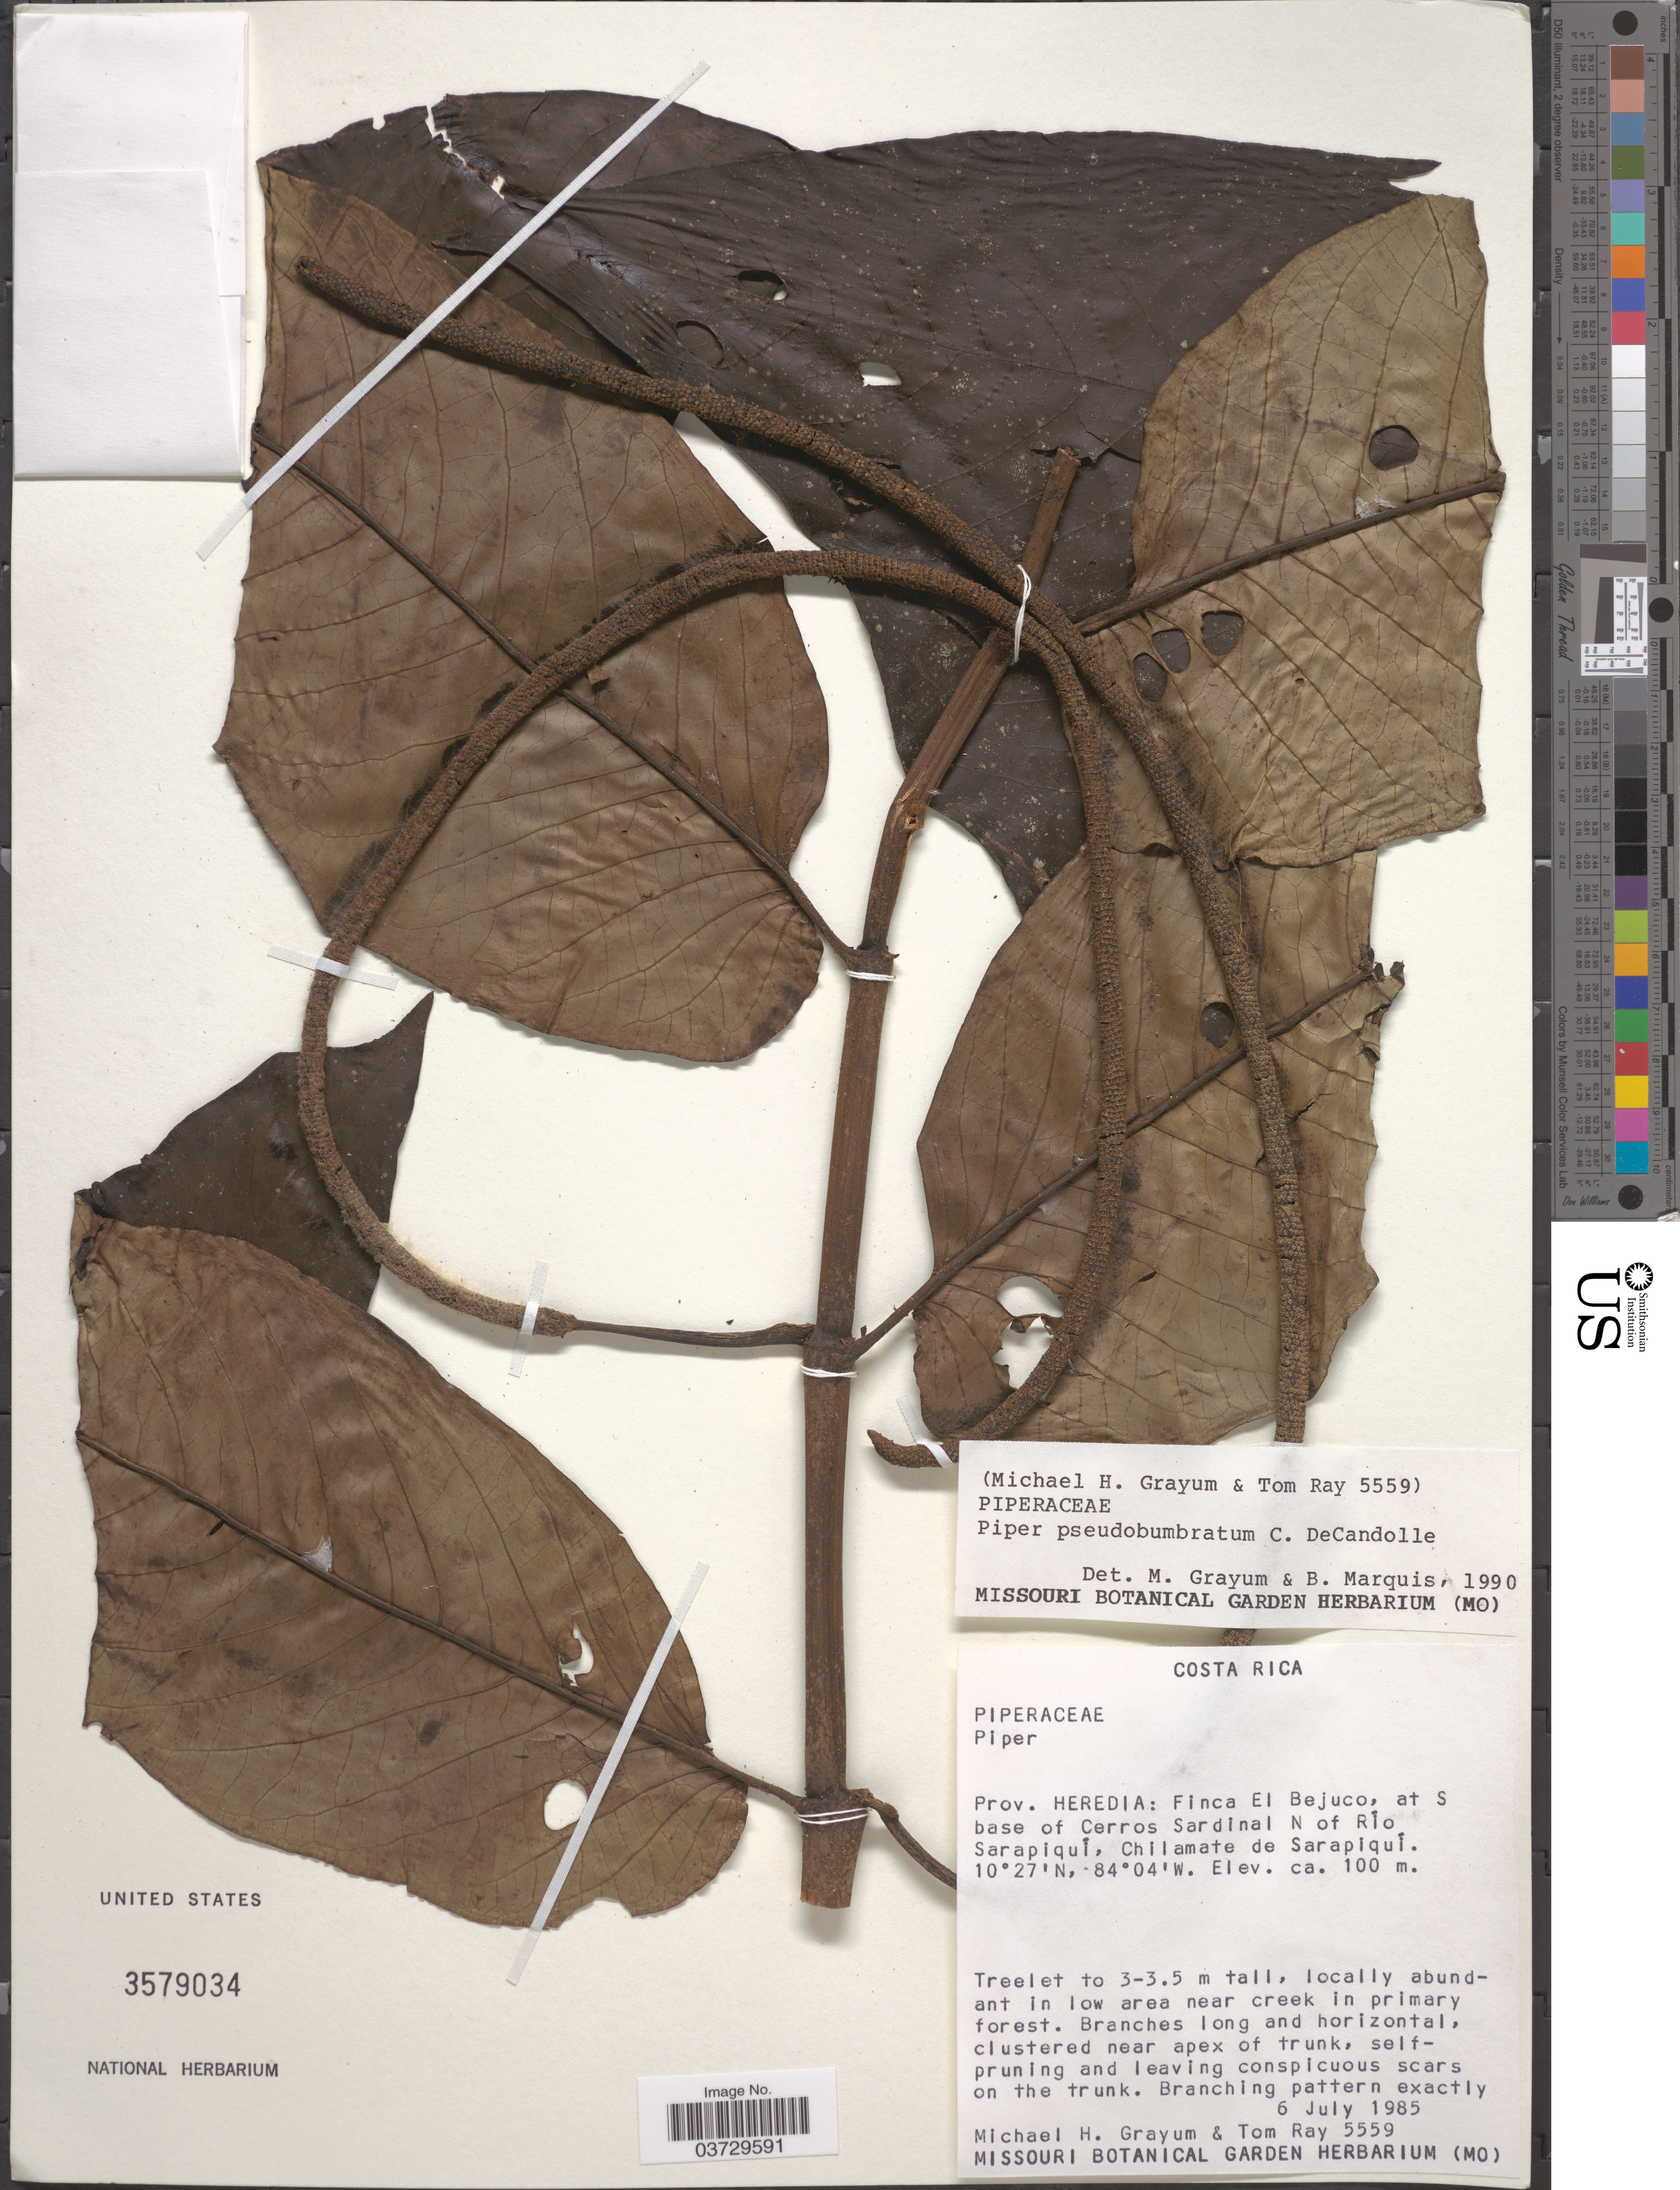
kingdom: Plantae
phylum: Tracheophyta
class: Magnoliopsida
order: Piperales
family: Piperaceae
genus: Piper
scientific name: Piper pseudobumbratum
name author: C. DC.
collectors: M. H. Grayum & T. Ray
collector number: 5559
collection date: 1985-07-06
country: Costa Rica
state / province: Heredia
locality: Finca El Bejuco, at S base of Cerros Sardinal N of Río Sarapiquí, Chilamate de Sarapiquí.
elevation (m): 100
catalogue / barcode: US 3579034